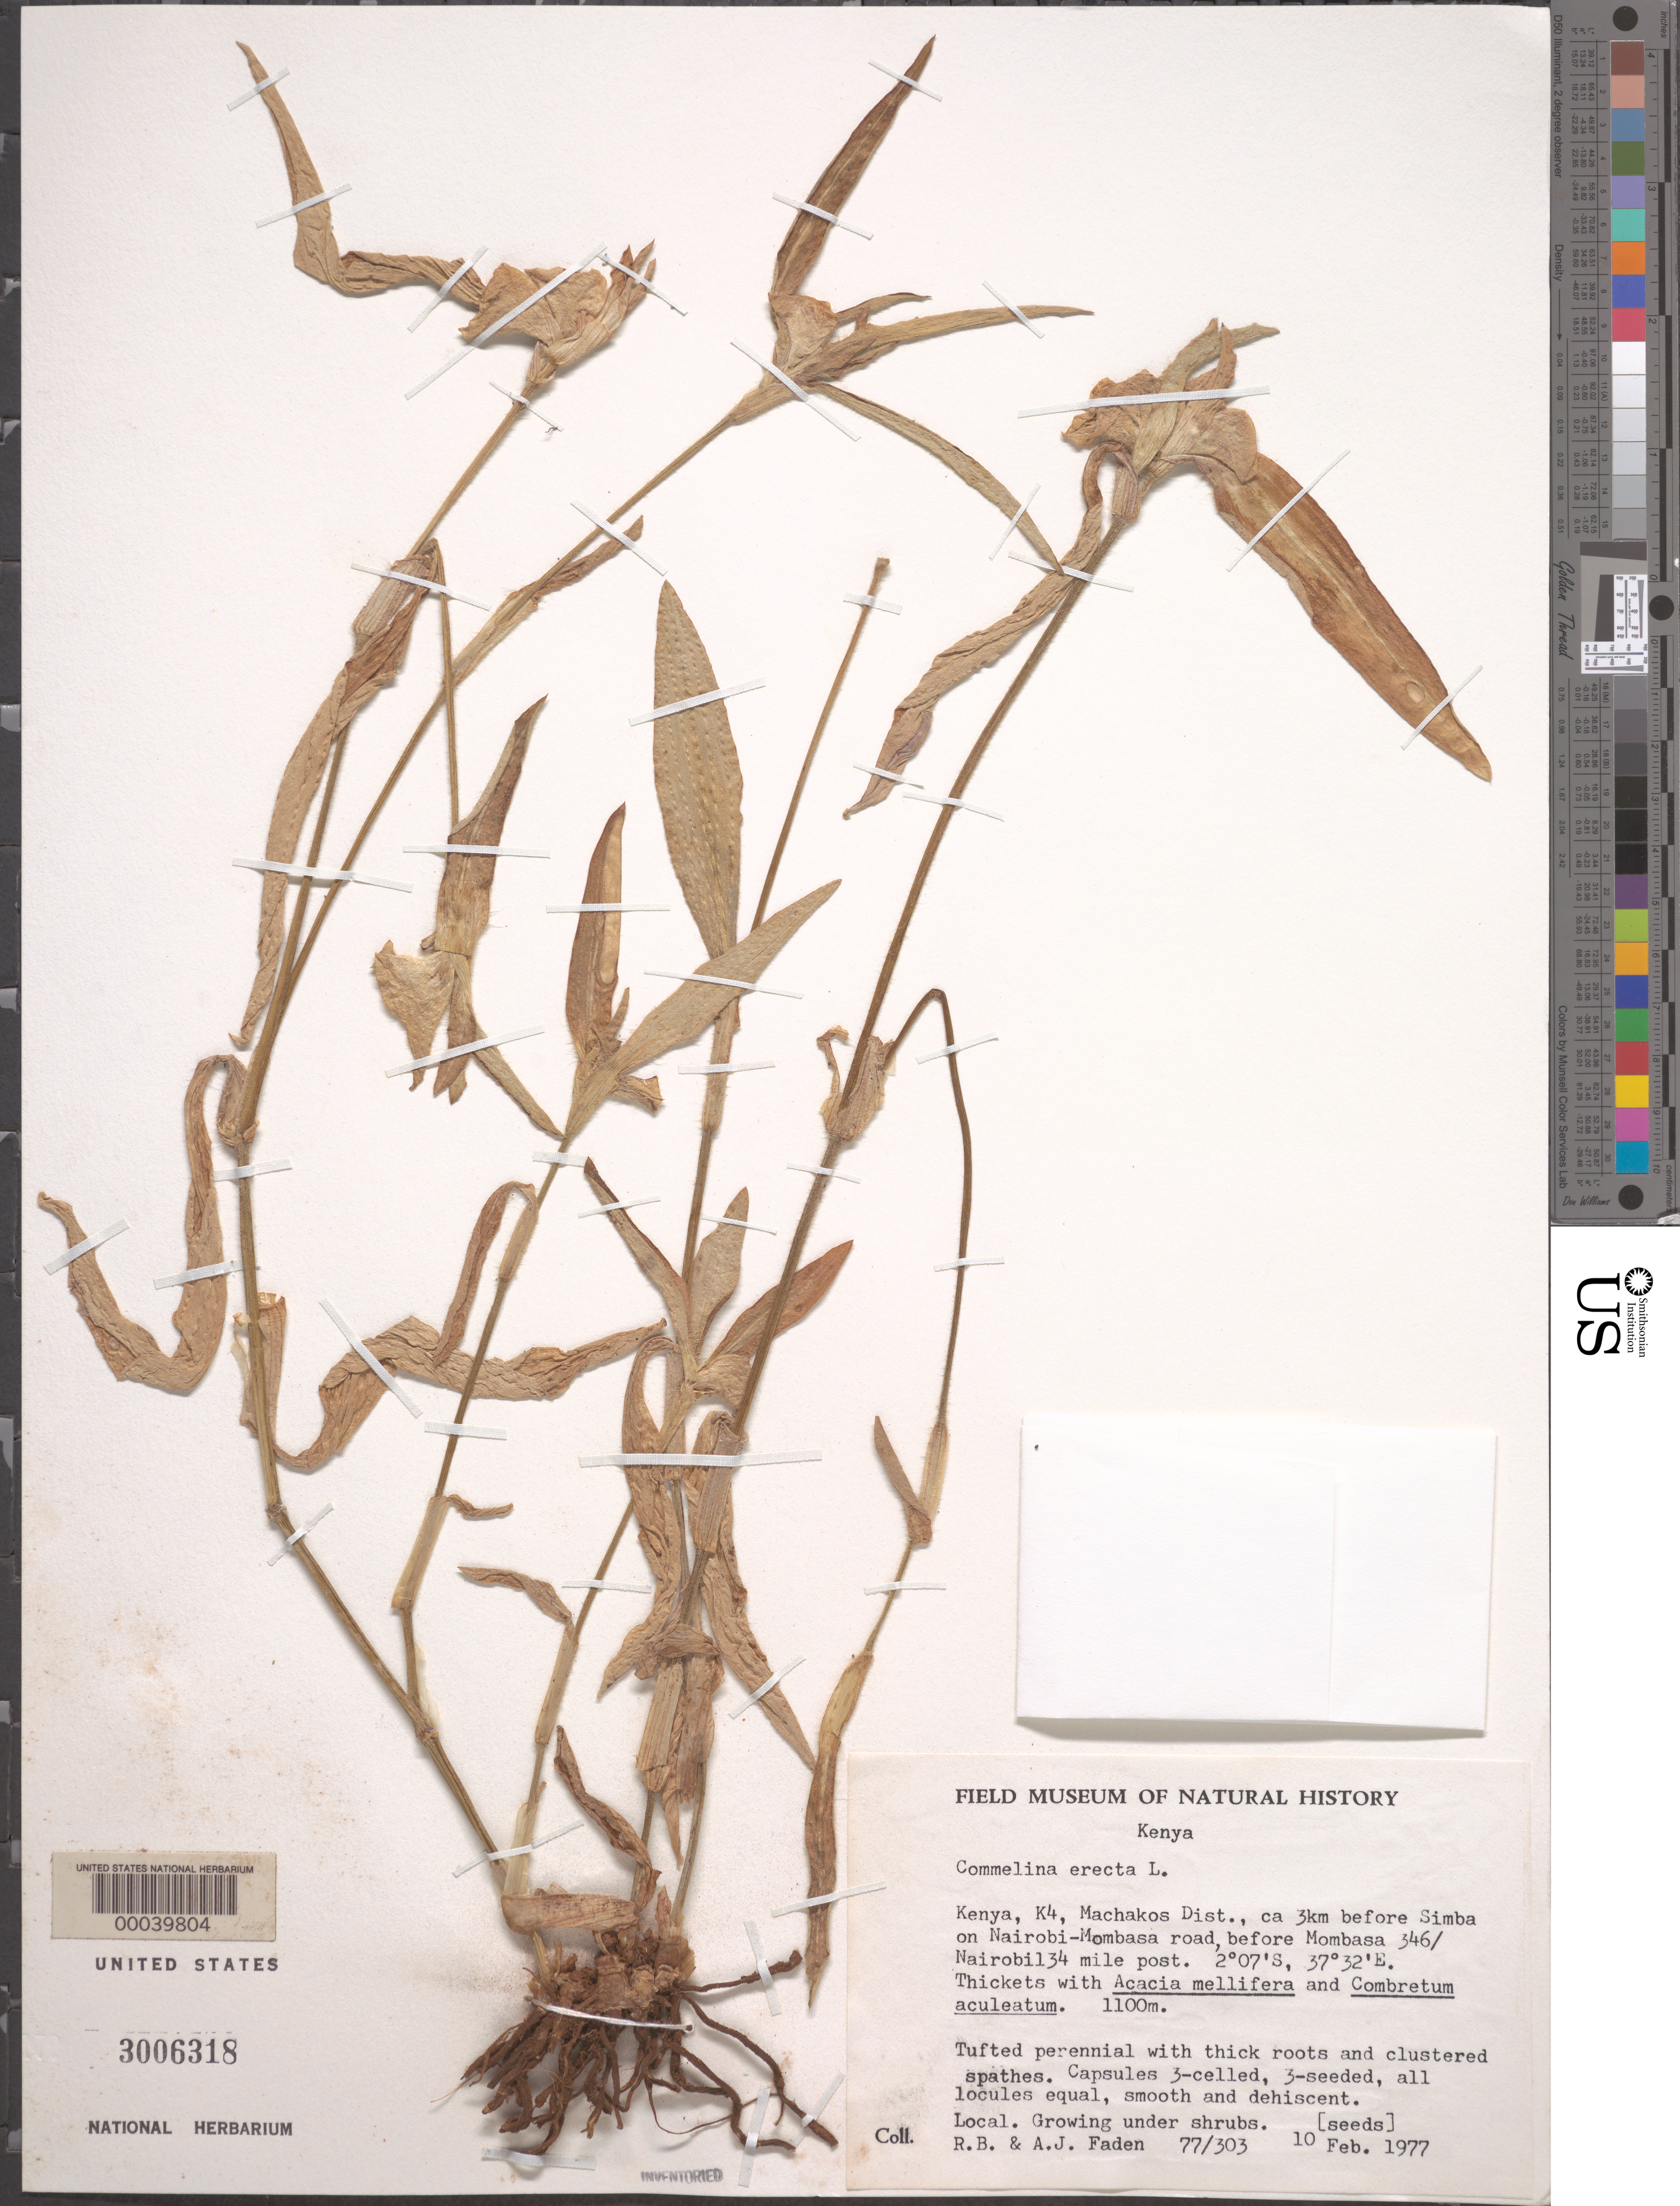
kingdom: Plantae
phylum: Tracheophyta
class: Liliopsida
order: Commelinales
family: Commelinaceae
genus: Commelina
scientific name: Commelina erecta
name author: L.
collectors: R. B. Faden & A. J. Faden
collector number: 77/303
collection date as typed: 10 Feb 1977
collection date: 1977-02-10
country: Kenya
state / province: Machakos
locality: Simba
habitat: Under shrubs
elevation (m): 1100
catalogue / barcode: US 3006318